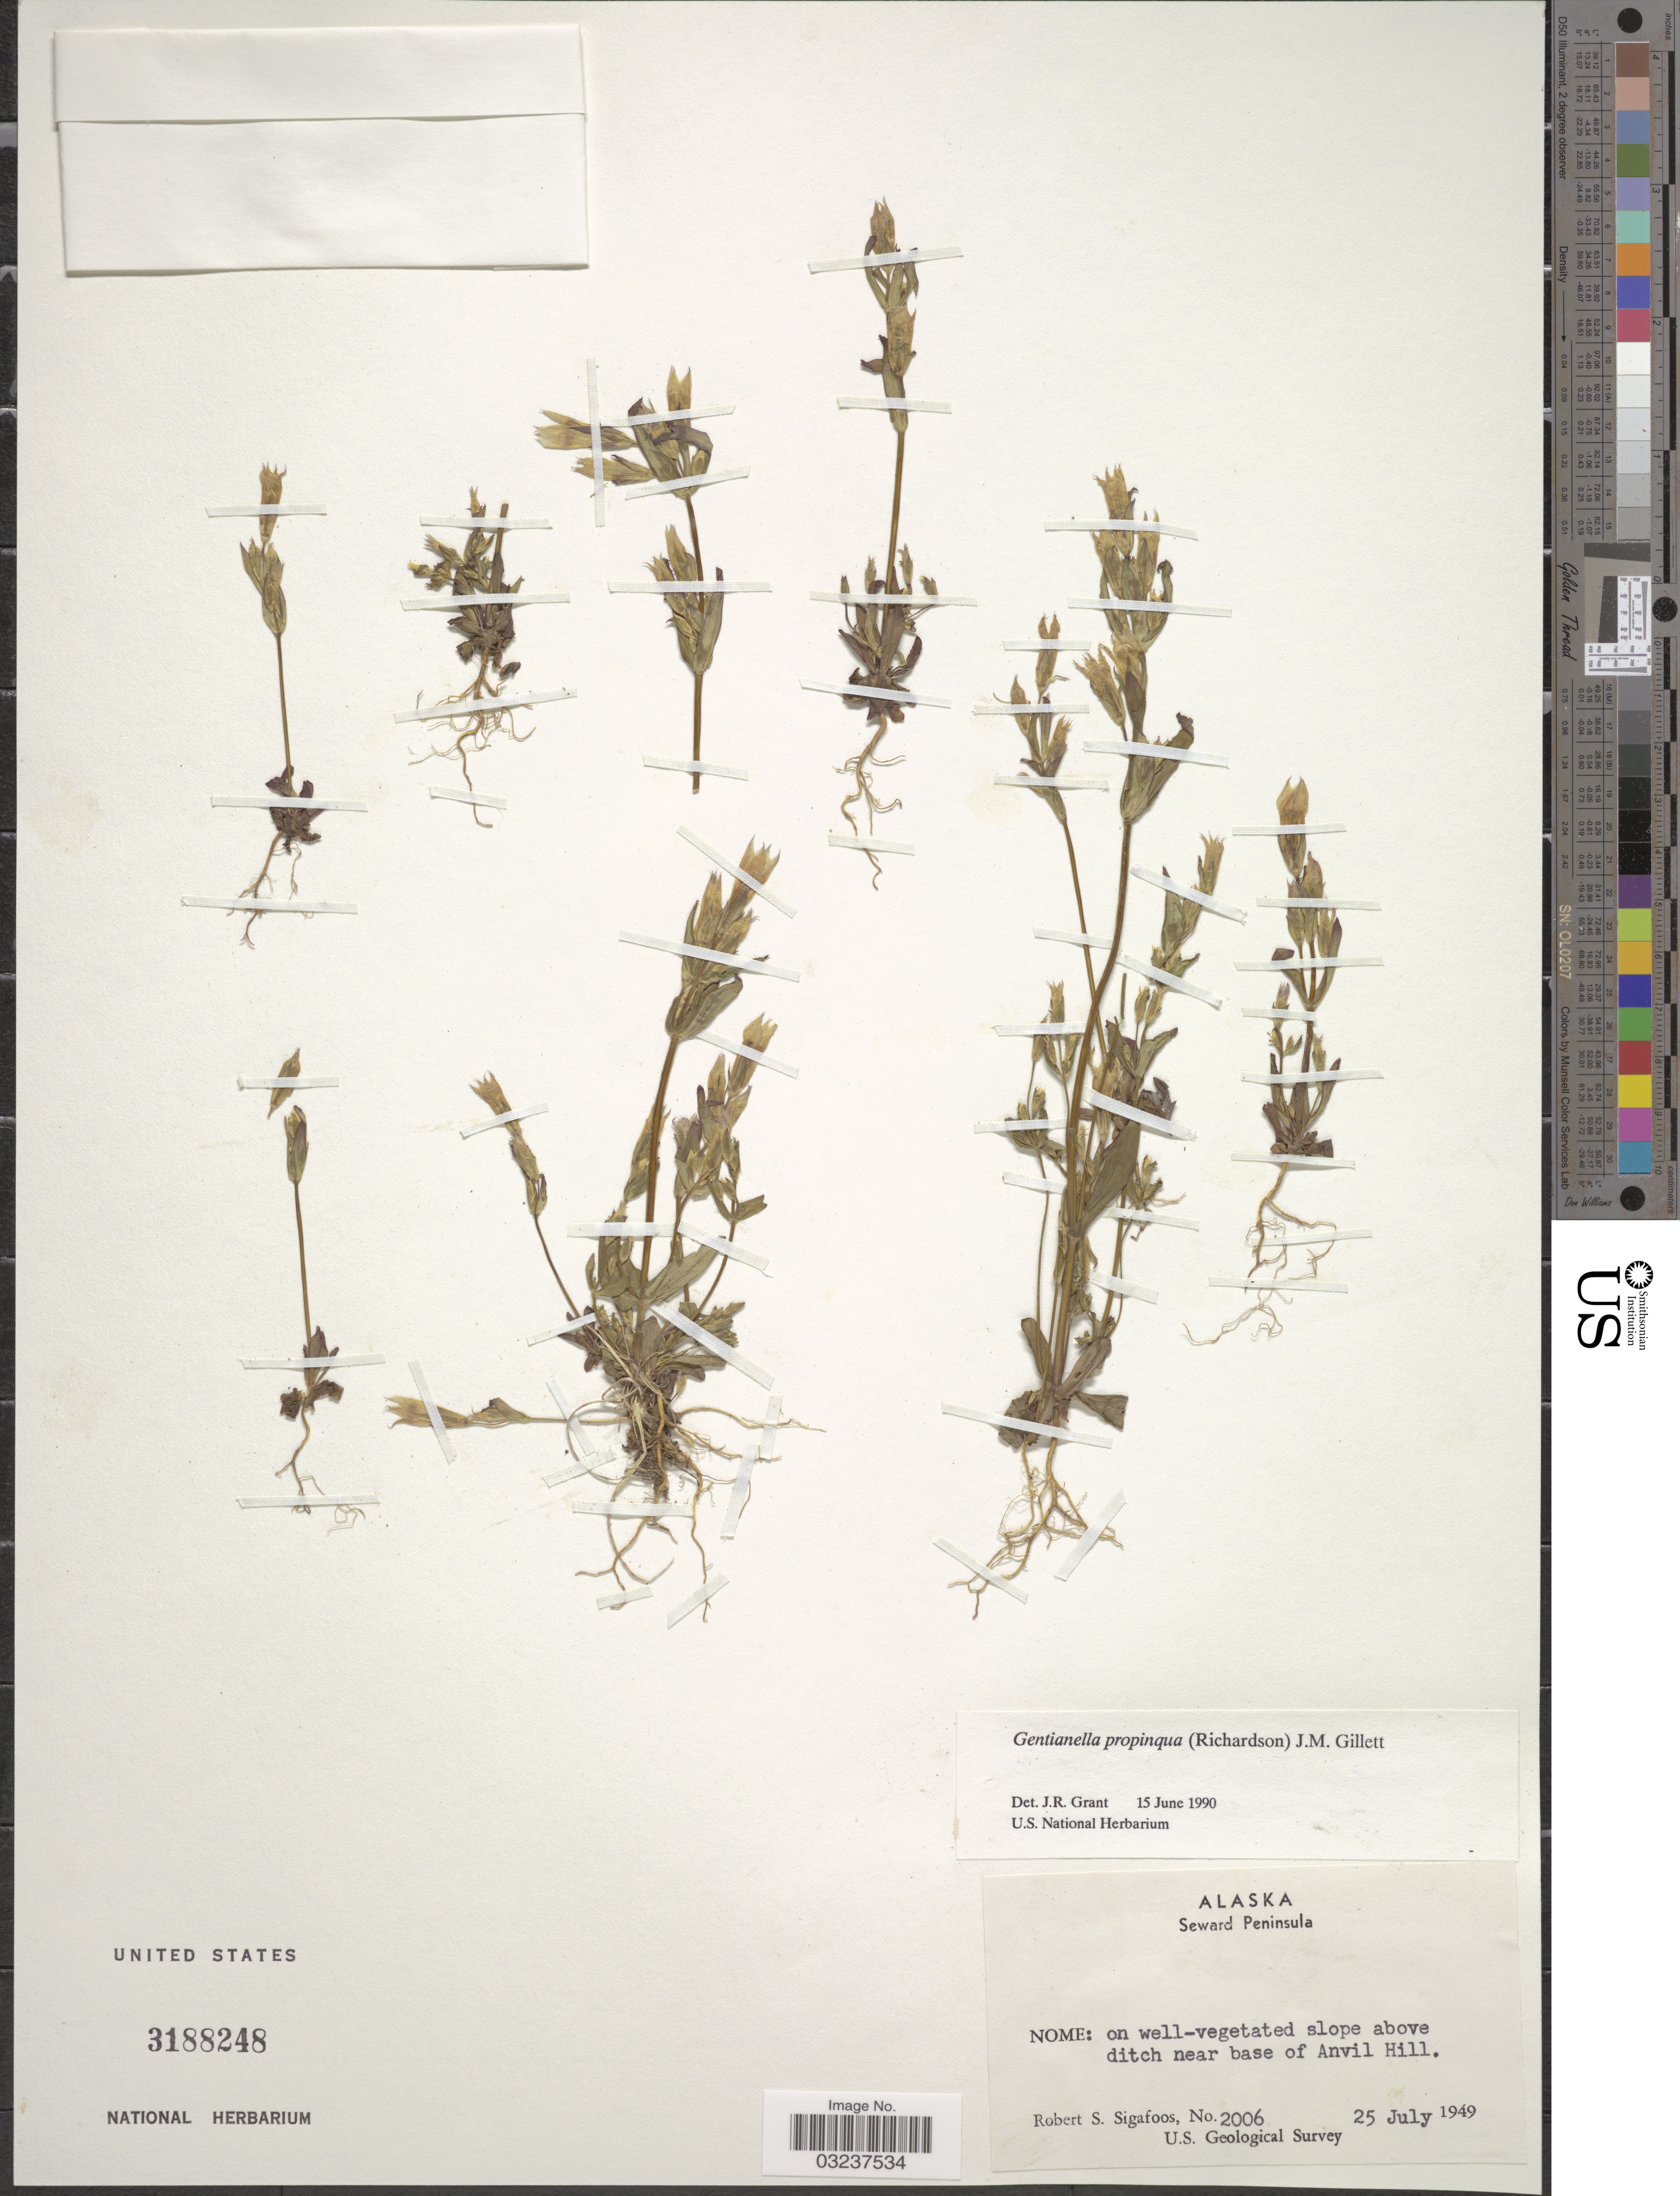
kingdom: Plantae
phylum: Tracheophyta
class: Magnoliopsida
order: Gentianales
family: Gentianaceae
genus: Gentianella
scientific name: Gentianella propinqua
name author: (Richardson) J.M. Gillett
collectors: R. Sigafoos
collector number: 2006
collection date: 1949-07-25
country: United States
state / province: Alaska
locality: Seward Peninsula. Nome: on well-vegetated slope above ditch near base of Anvil Hill.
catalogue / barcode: US 3188248